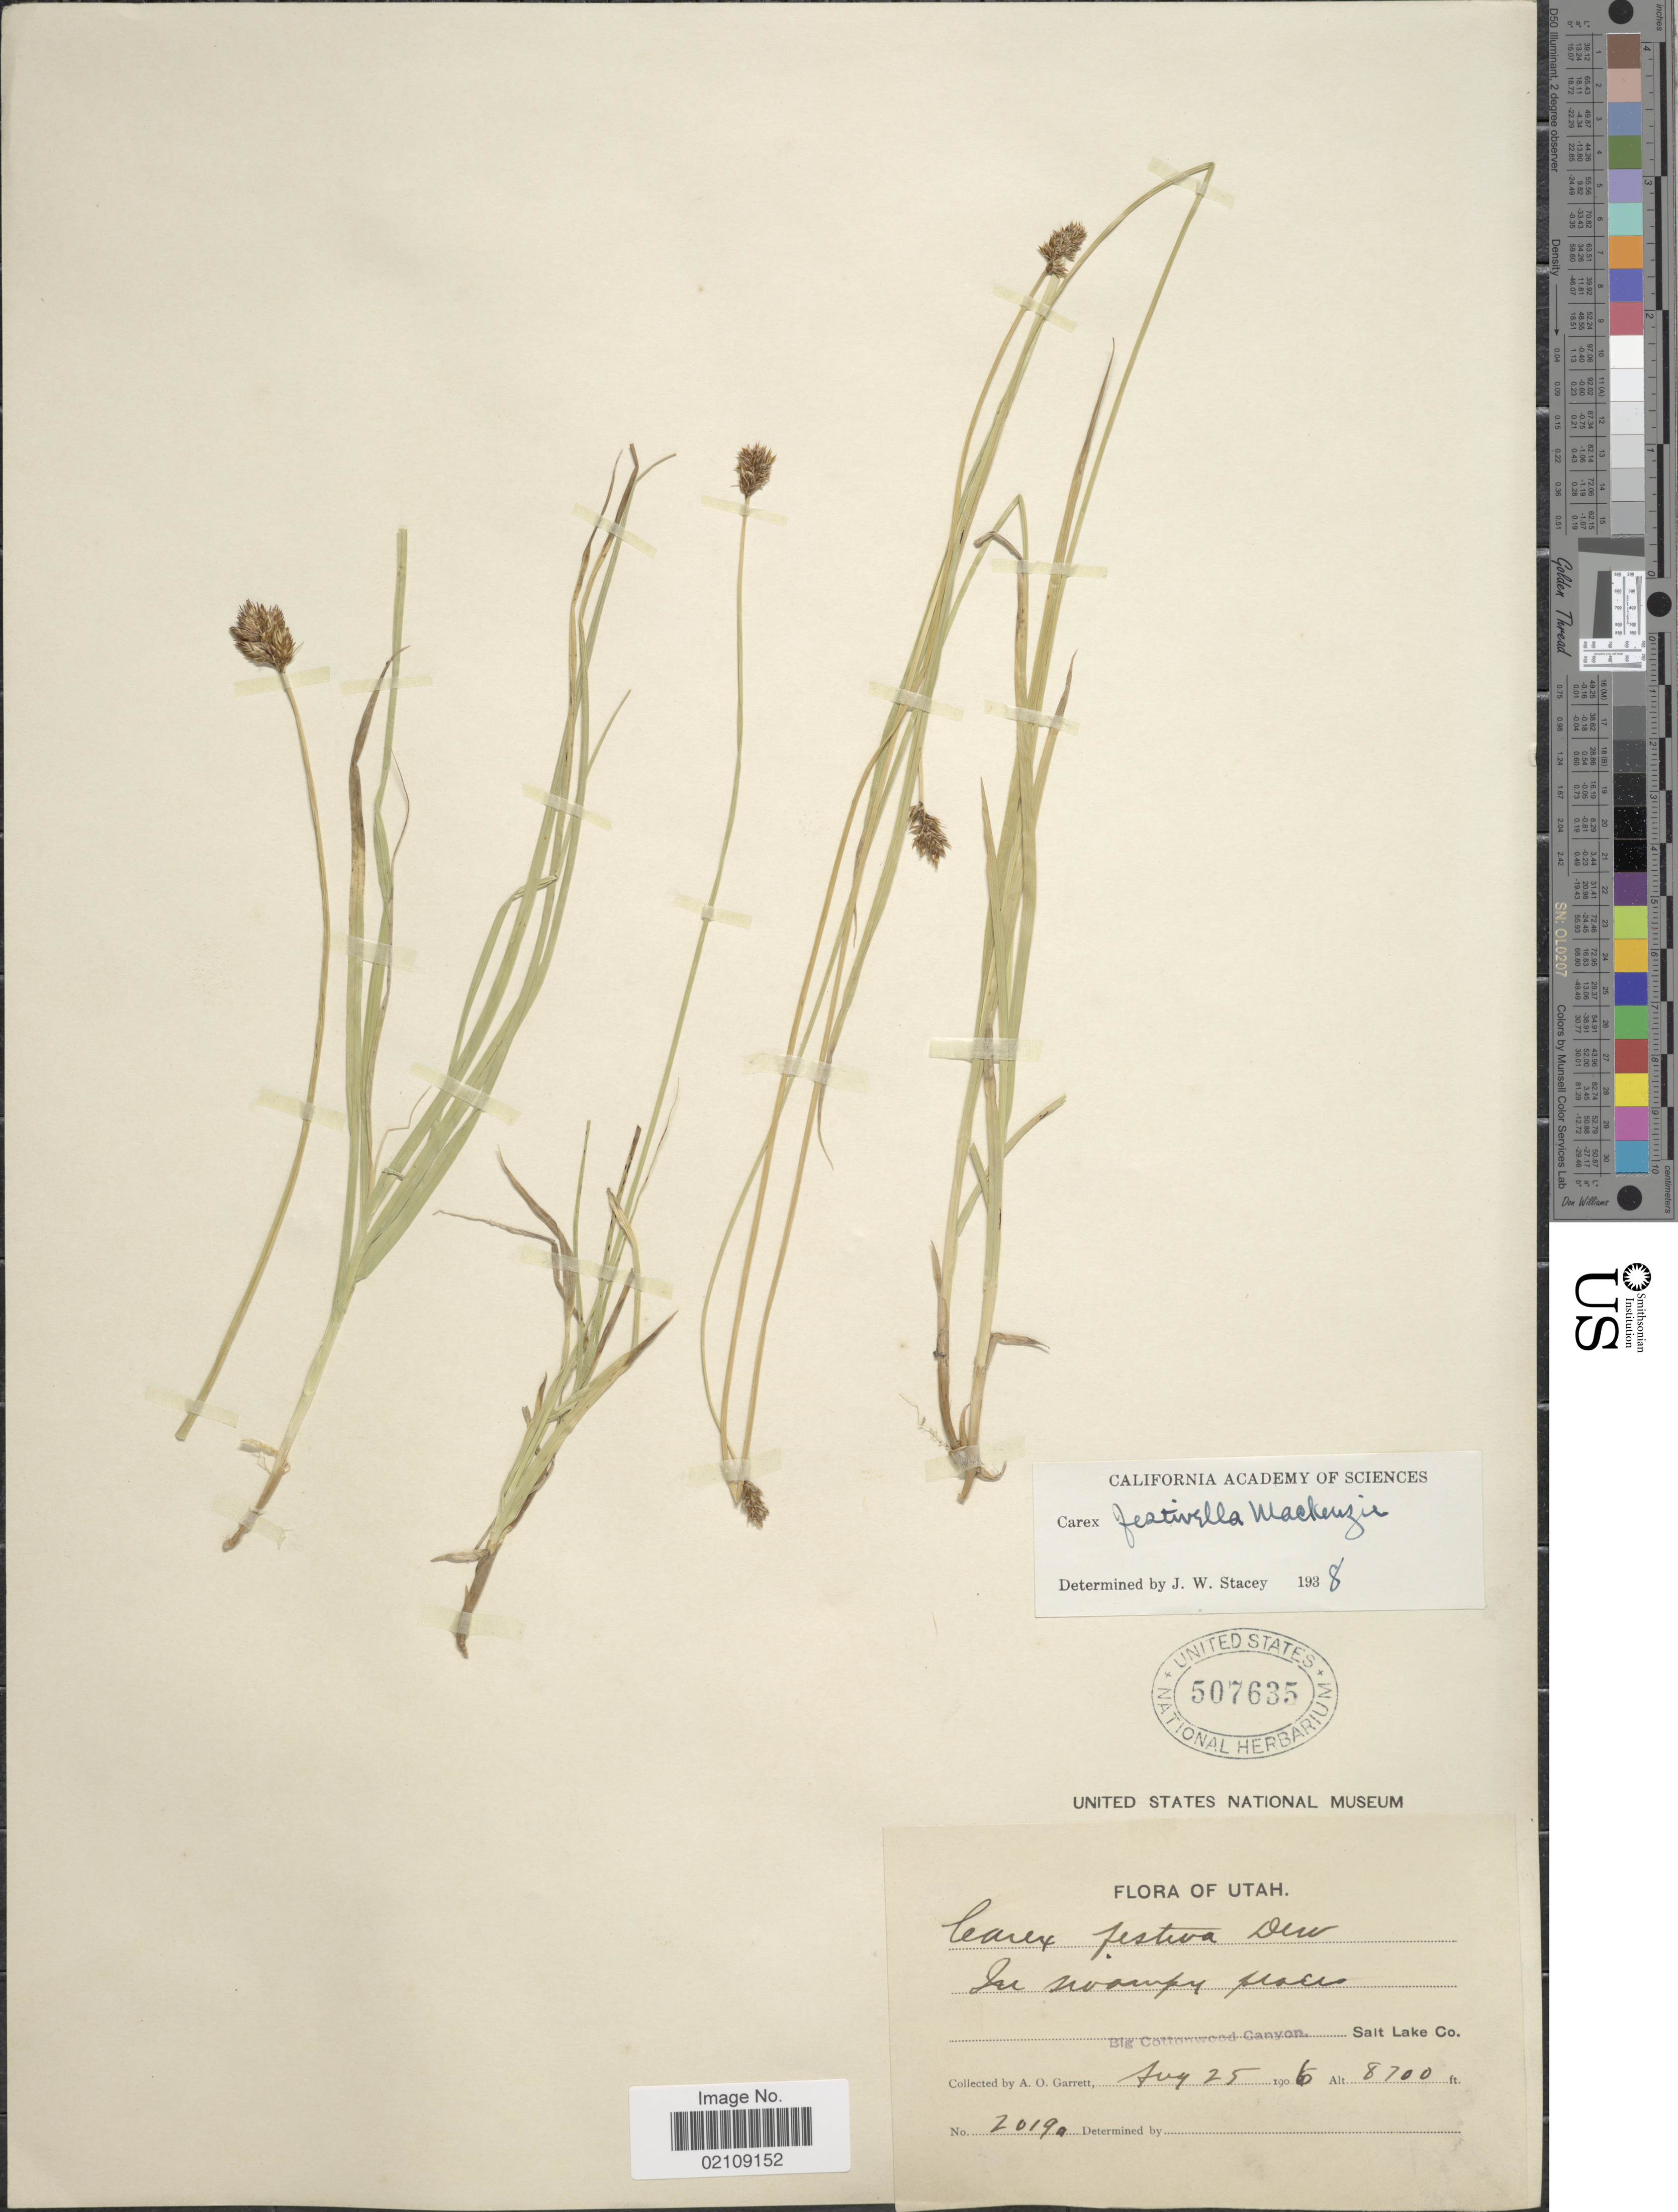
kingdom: Plantae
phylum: Tracheophyta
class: Liliopsida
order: Poales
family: Cyperaceae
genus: Carex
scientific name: Carex microptera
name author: Mack.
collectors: A. O. Garrett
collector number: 2019a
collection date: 1906-08-25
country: United States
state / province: Utah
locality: Big Cottonwood Canyon, Salt Lake Co.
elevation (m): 2652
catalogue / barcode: US 507635